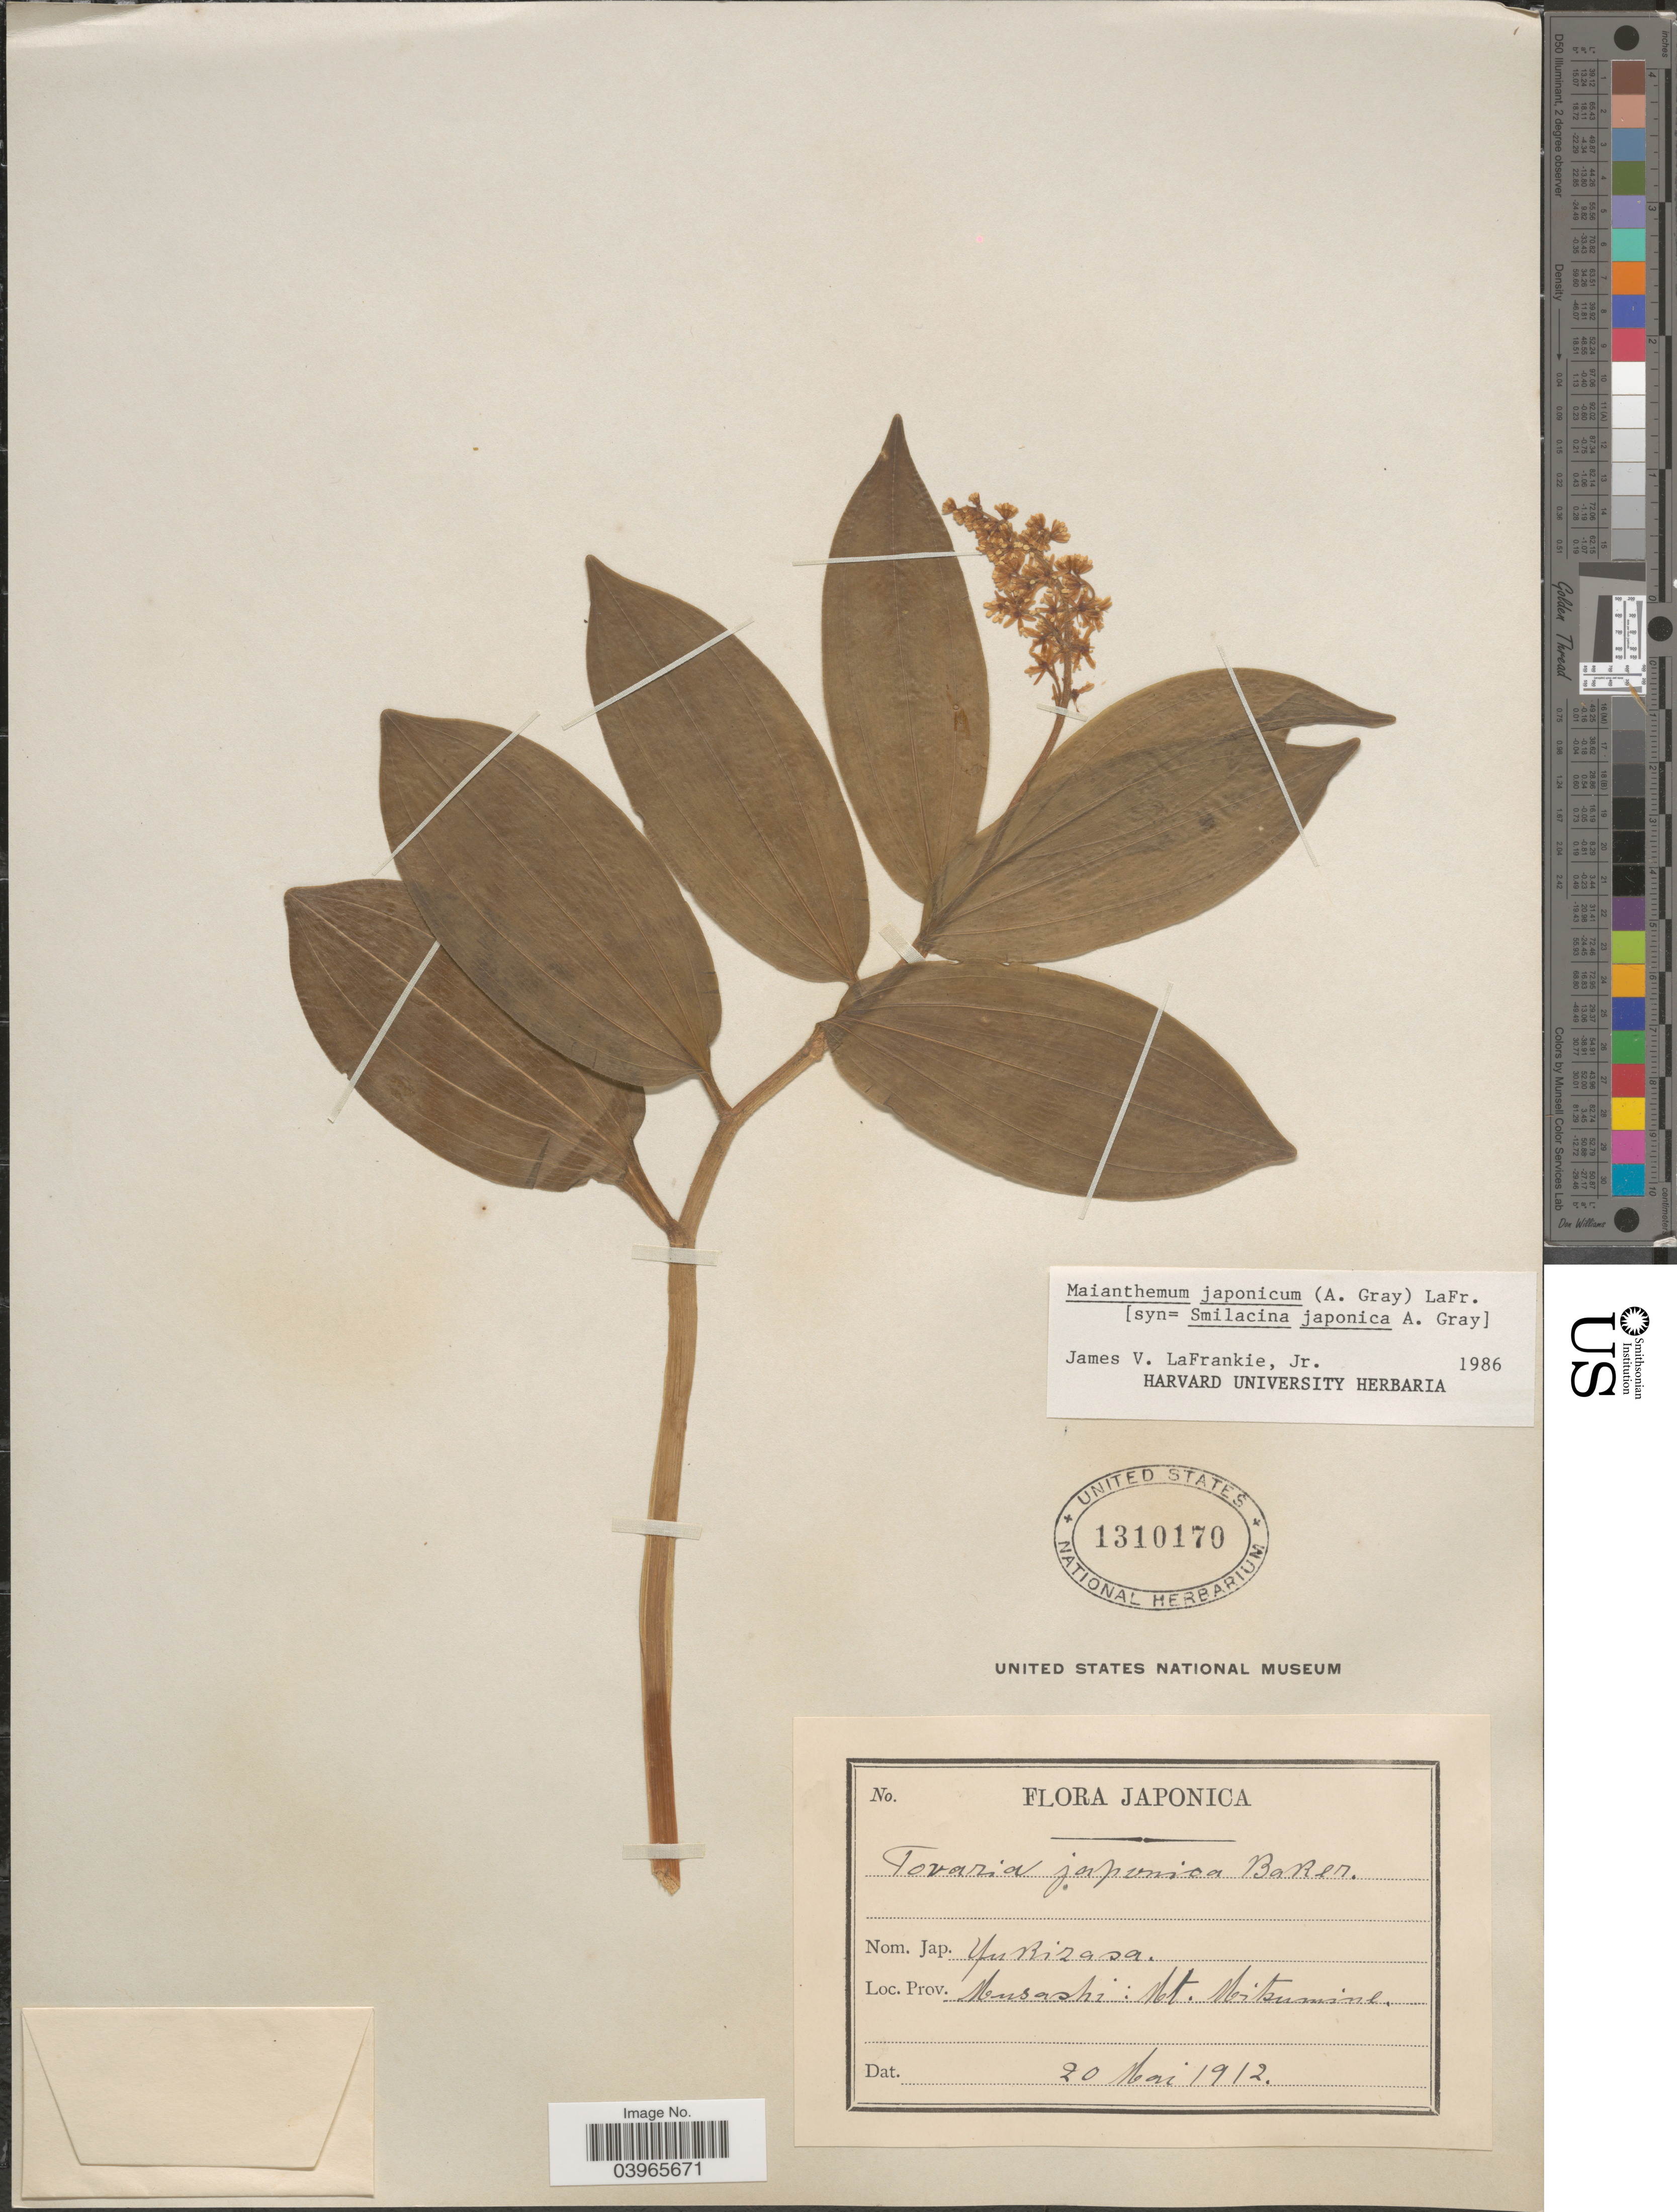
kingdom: Plantae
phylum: Tracheophyta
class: Liliopsida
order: Asparagales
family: Asparagaceae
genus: Maianthemum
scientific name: Maianthemum japonicum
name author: (A. Gray) La Frankie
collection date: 1912-05-20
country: Japan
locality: Loc. Prov. Musashi: Mt. Mitsumine.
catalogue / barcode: US 1310170